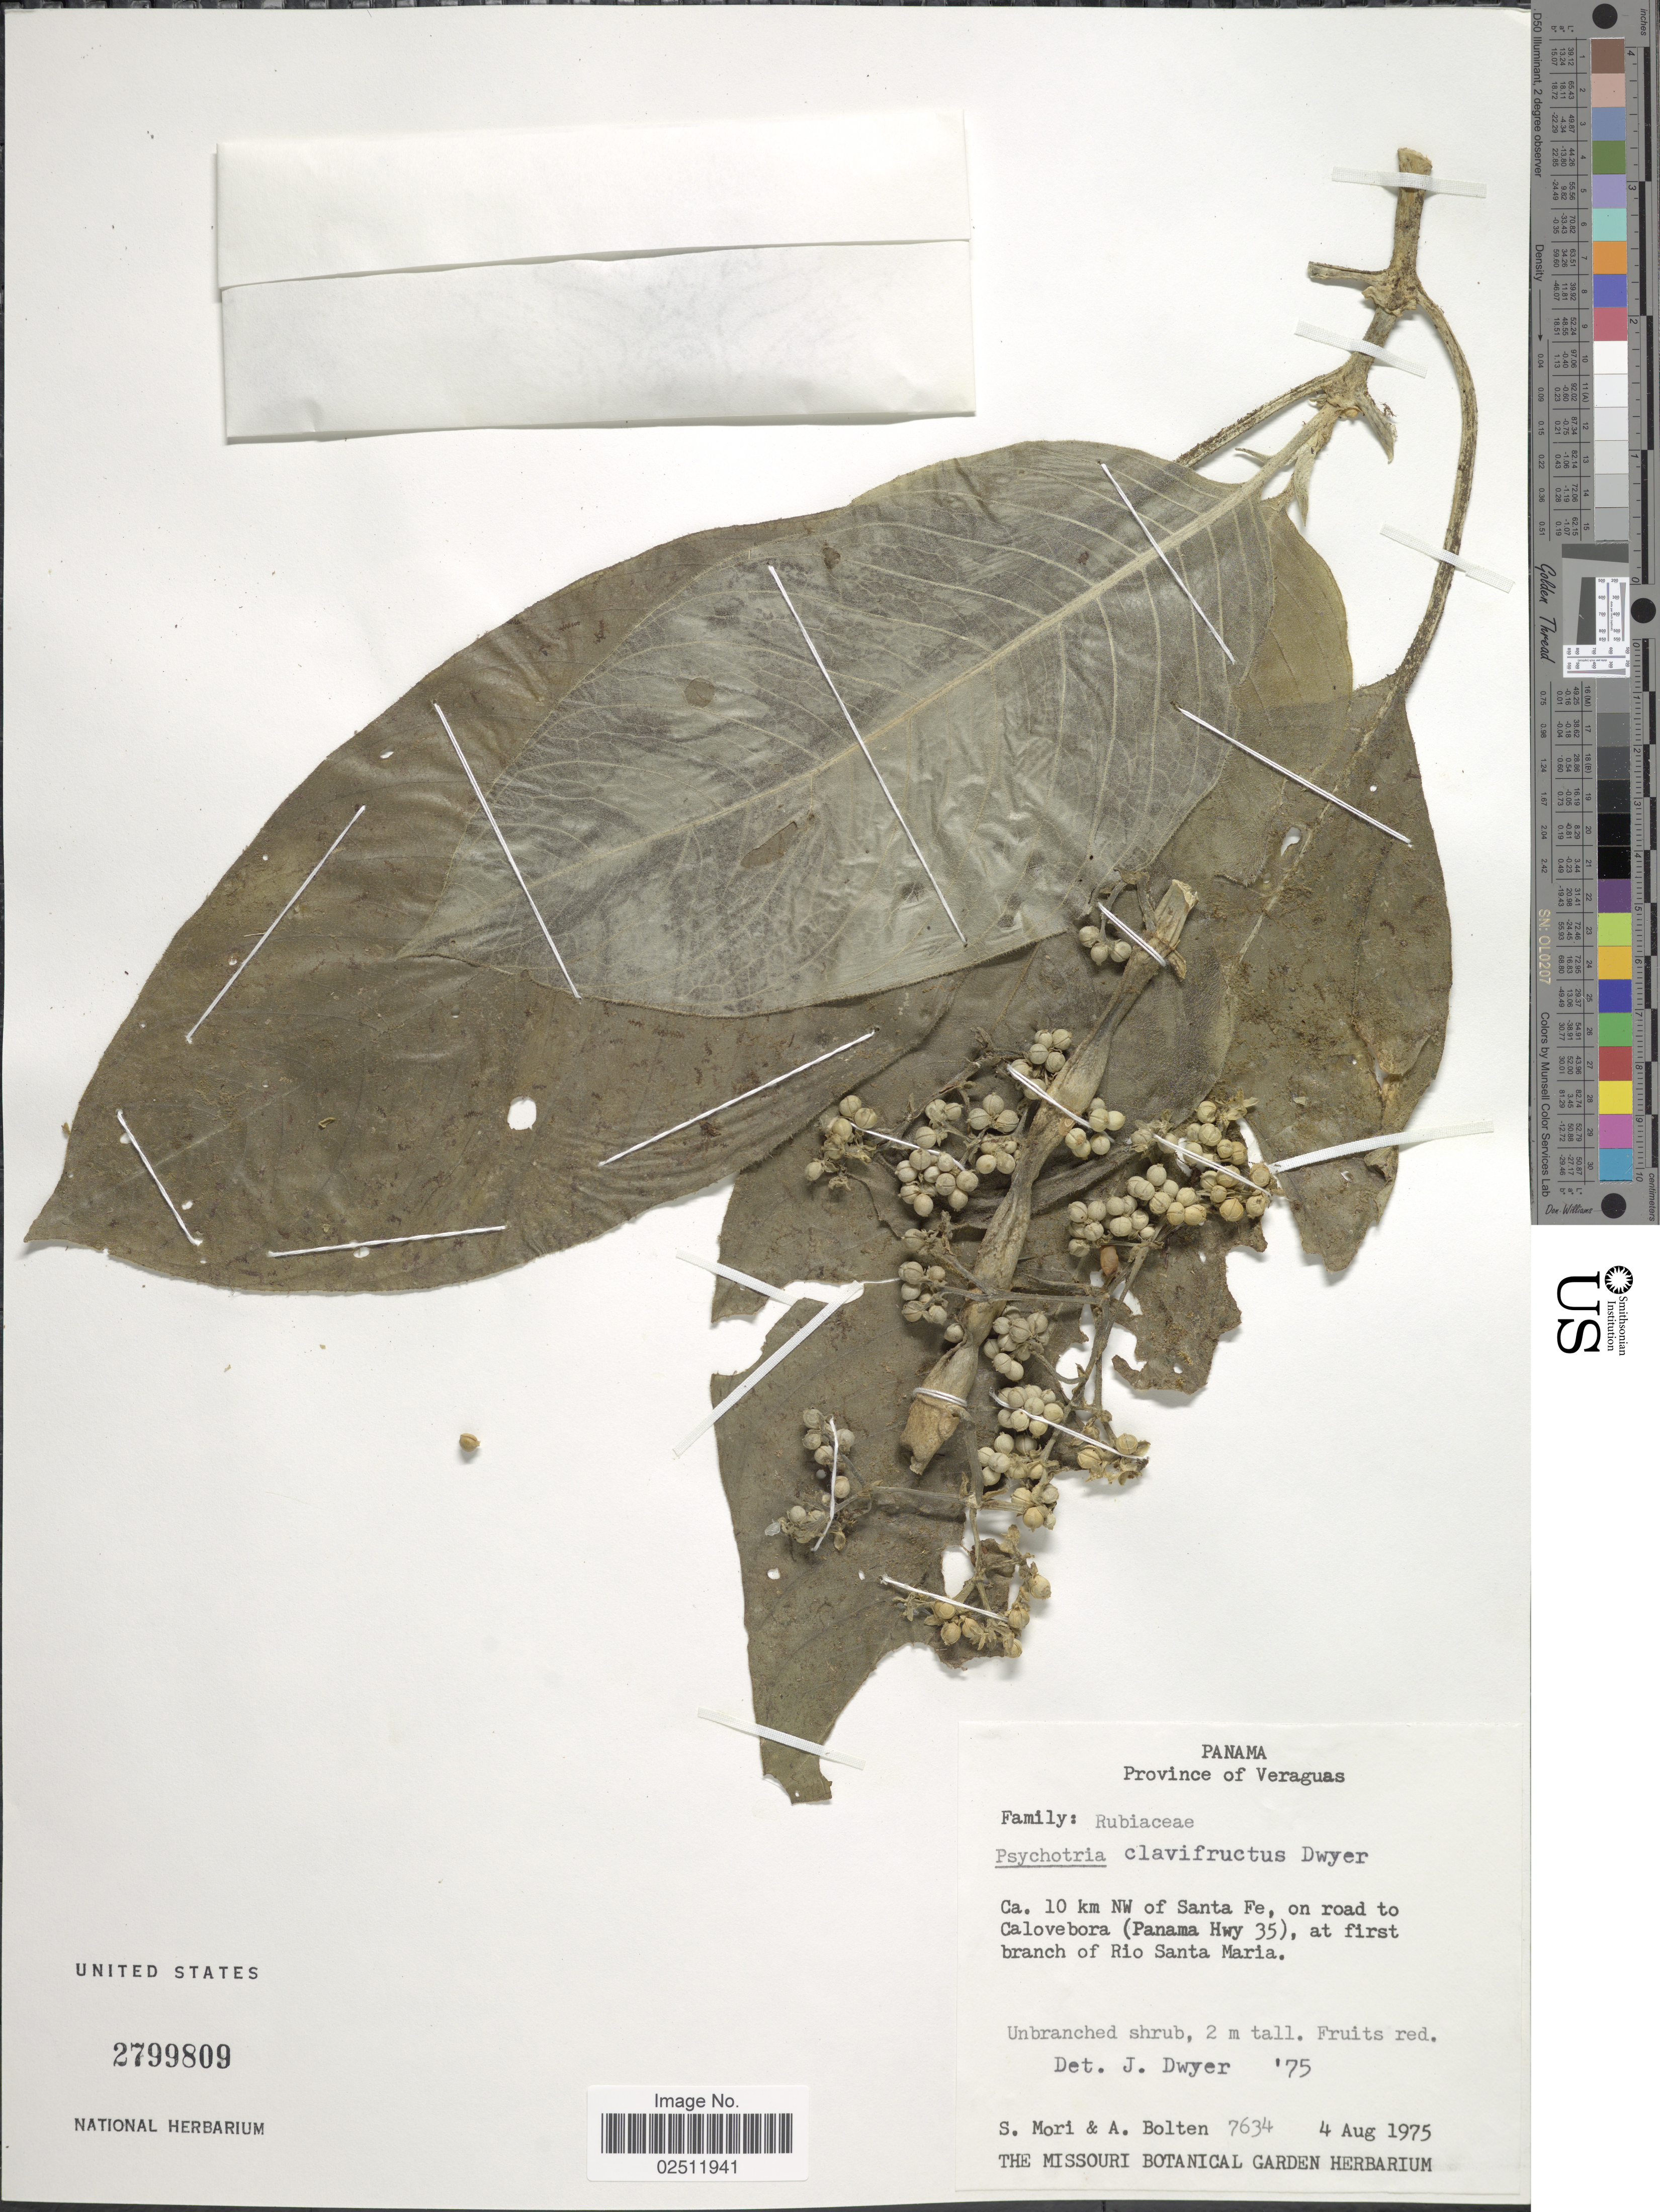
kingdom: Plantae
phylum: Tracheophyta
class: Magnoliopsida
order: Gentianales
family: Rubiaceae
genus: Psychotria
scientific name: Psychotria clavifructus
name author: Dwyer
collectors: S. Mori & A. Bolten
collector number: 7634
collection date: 1975-08-04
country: Panama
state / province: Veraguas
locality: Ca. 10 km NW of Santa Fe, on road to Calovebora (Panama Hwy 35), at first branch of Rio Santa Maria.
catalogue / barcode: US 2799809